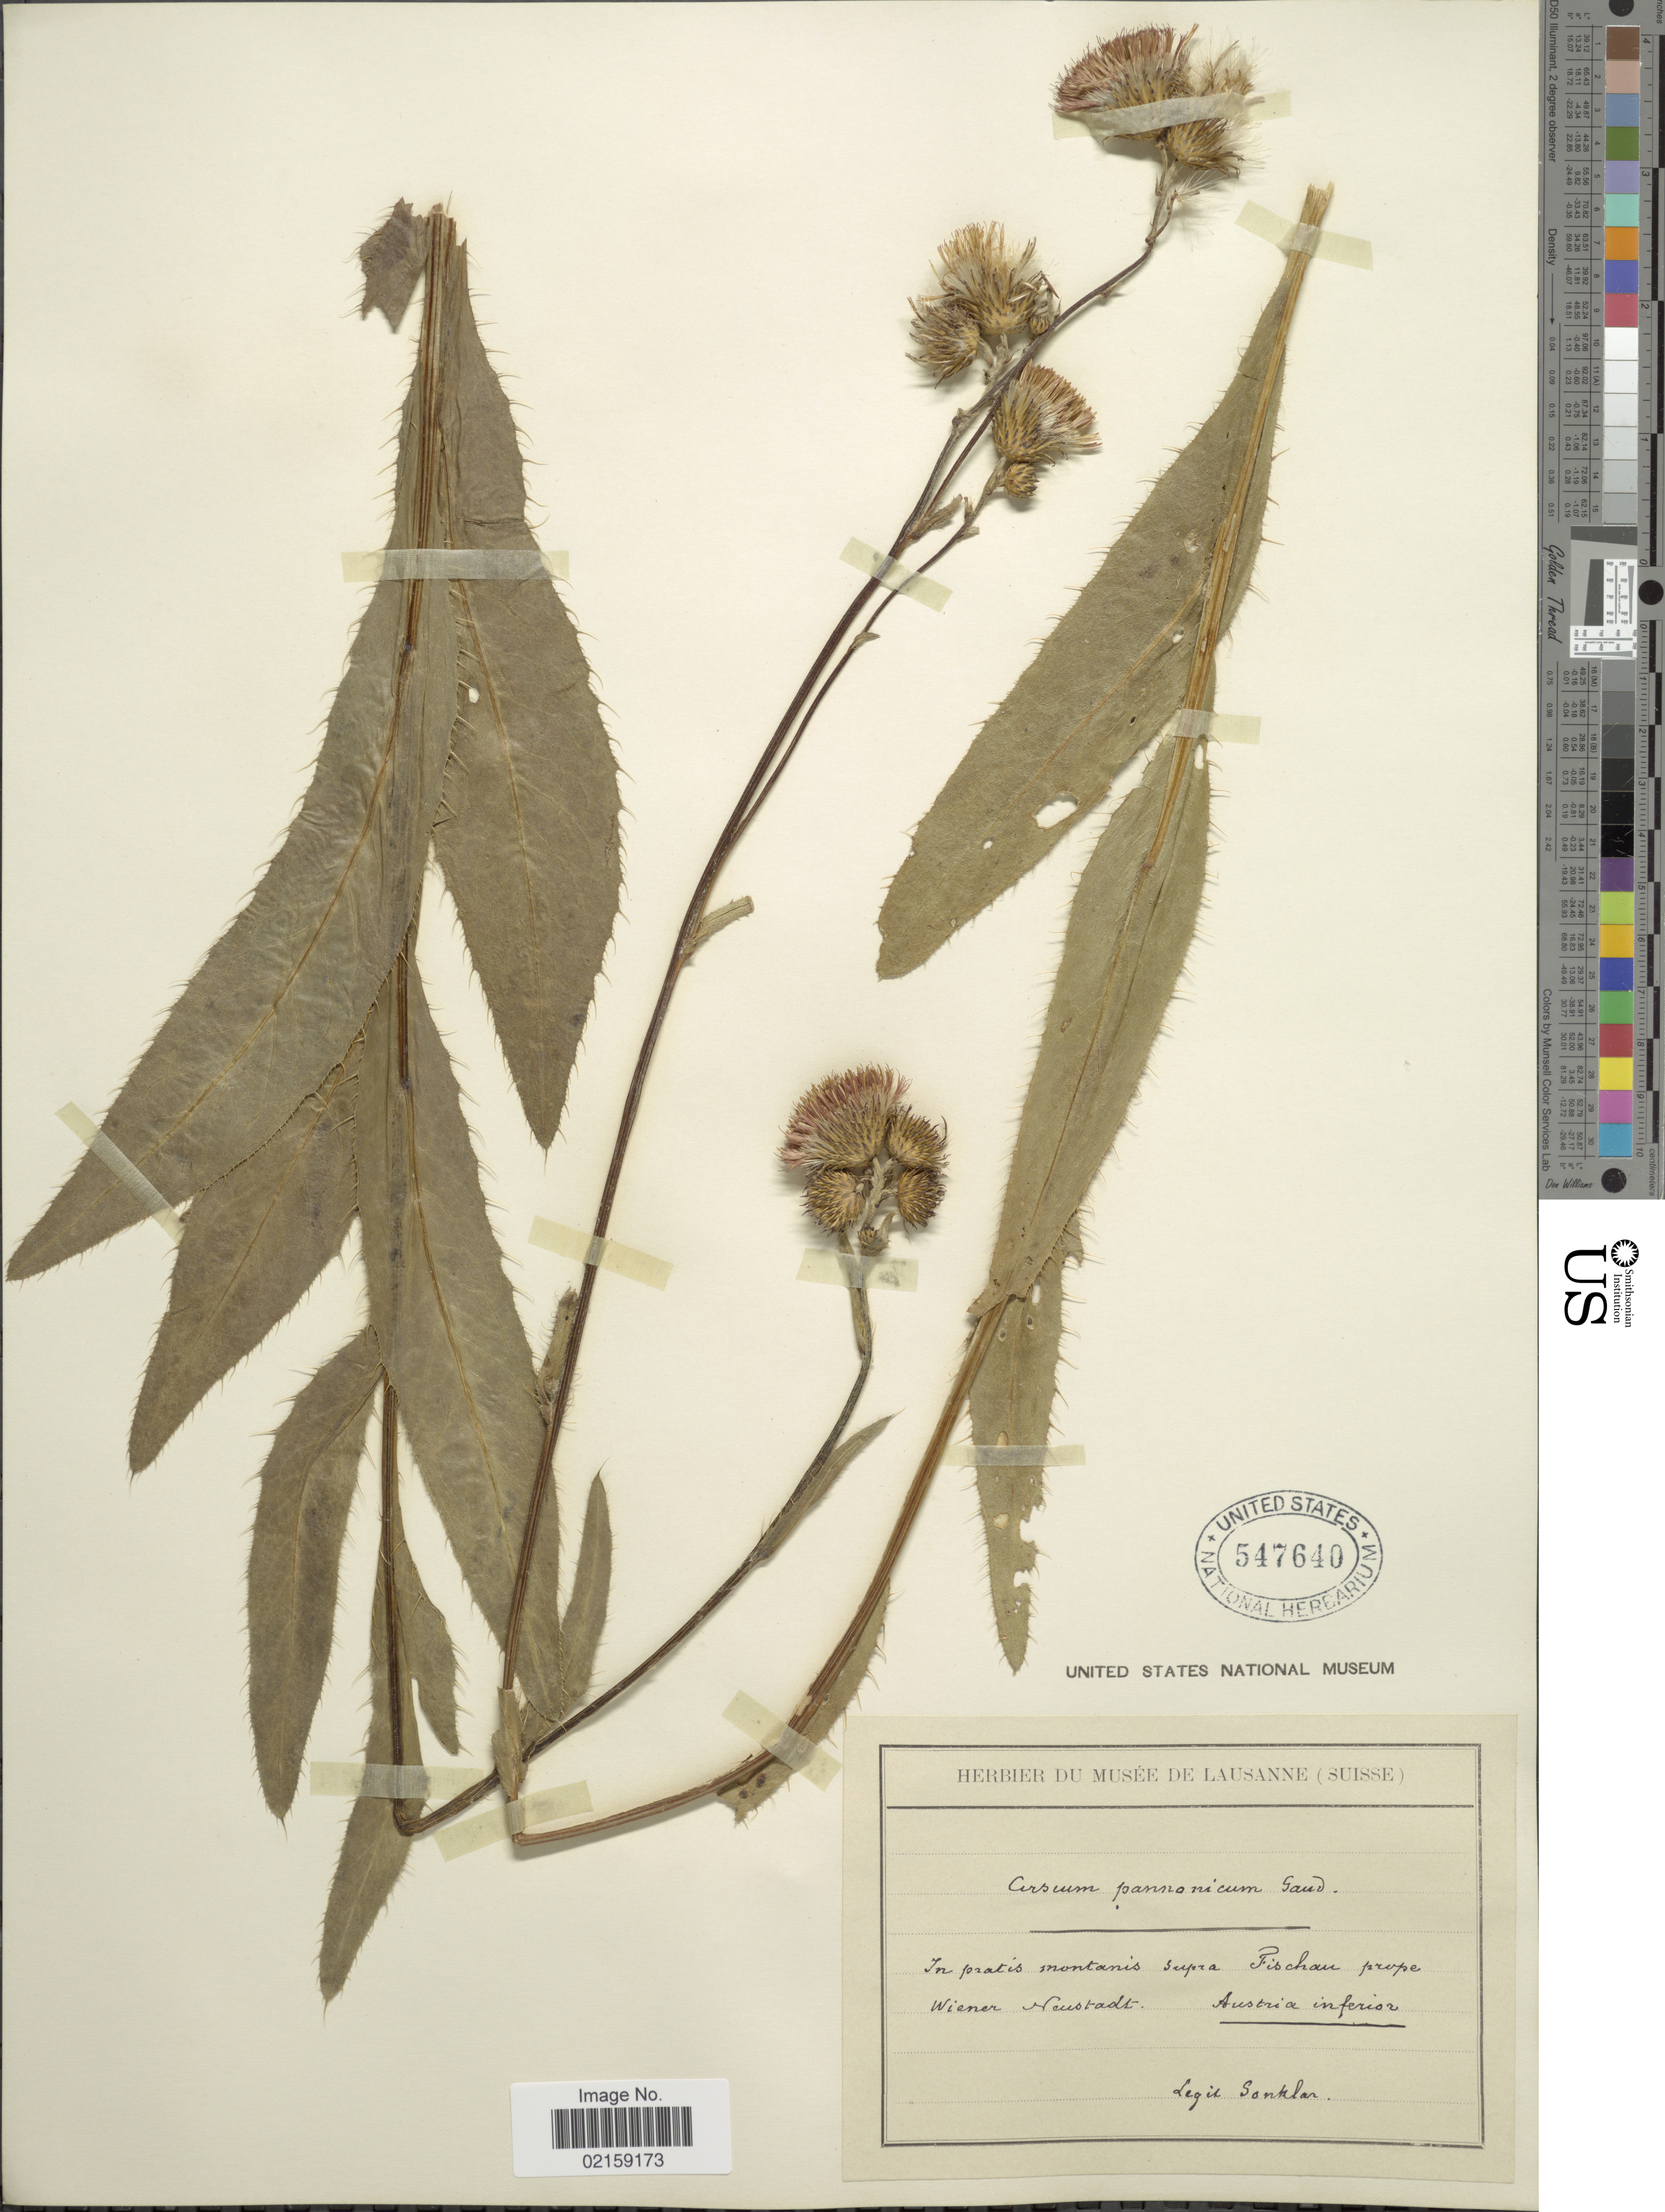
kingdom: Plantae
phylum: Tracheophyta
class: Magnoliopsida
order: Asterales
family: Asteraceae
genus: Cirsium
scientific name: Cirsium pannonicum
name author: (L. f.) Link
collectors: C. Sonklar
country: Austria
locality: In pratis montanis supra Pischau prope Wiener Neustadt Austria inferior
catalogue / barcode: US 547640